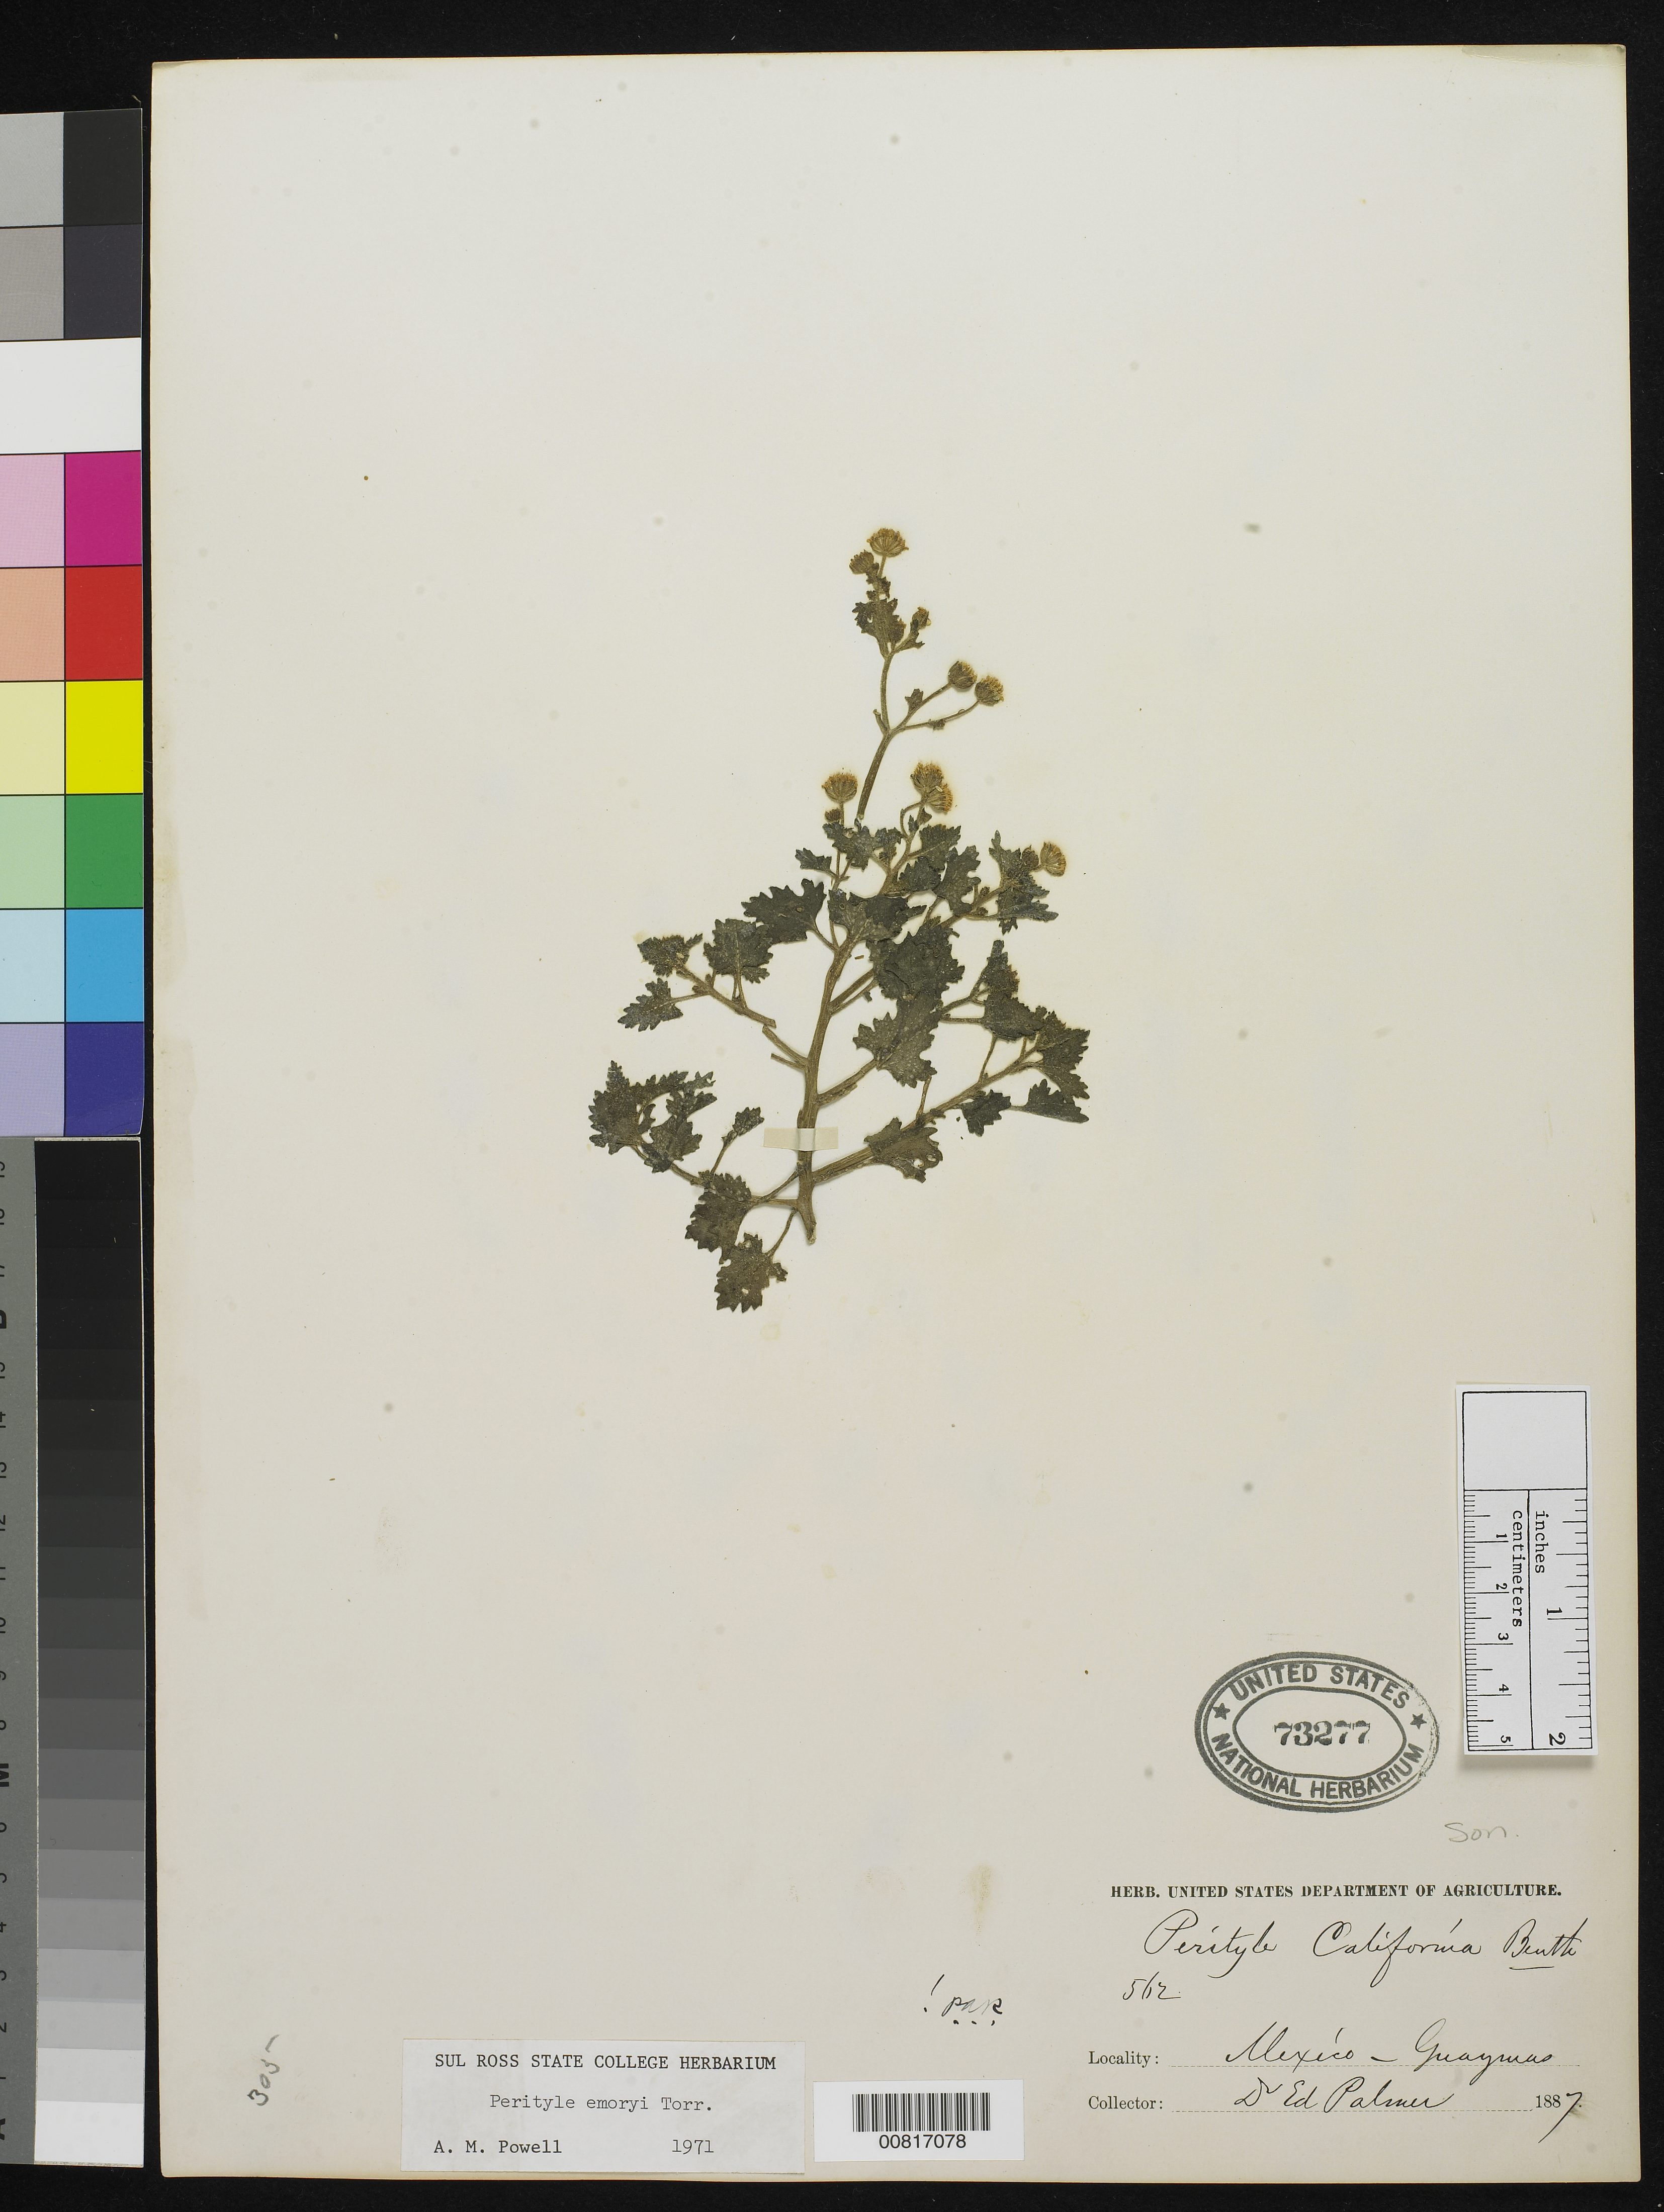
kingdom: Plantae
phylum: Tracheophyta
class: Magnoliopsida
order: Asterales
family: Asteraceae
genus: Perityle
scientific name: Perityle emoryi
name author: Torr.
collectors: E. Palmer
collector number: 562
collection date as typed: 1887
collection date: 1887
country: Mexico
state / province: Sonora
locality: Guaymas, Sonora.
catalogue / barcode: US 73277